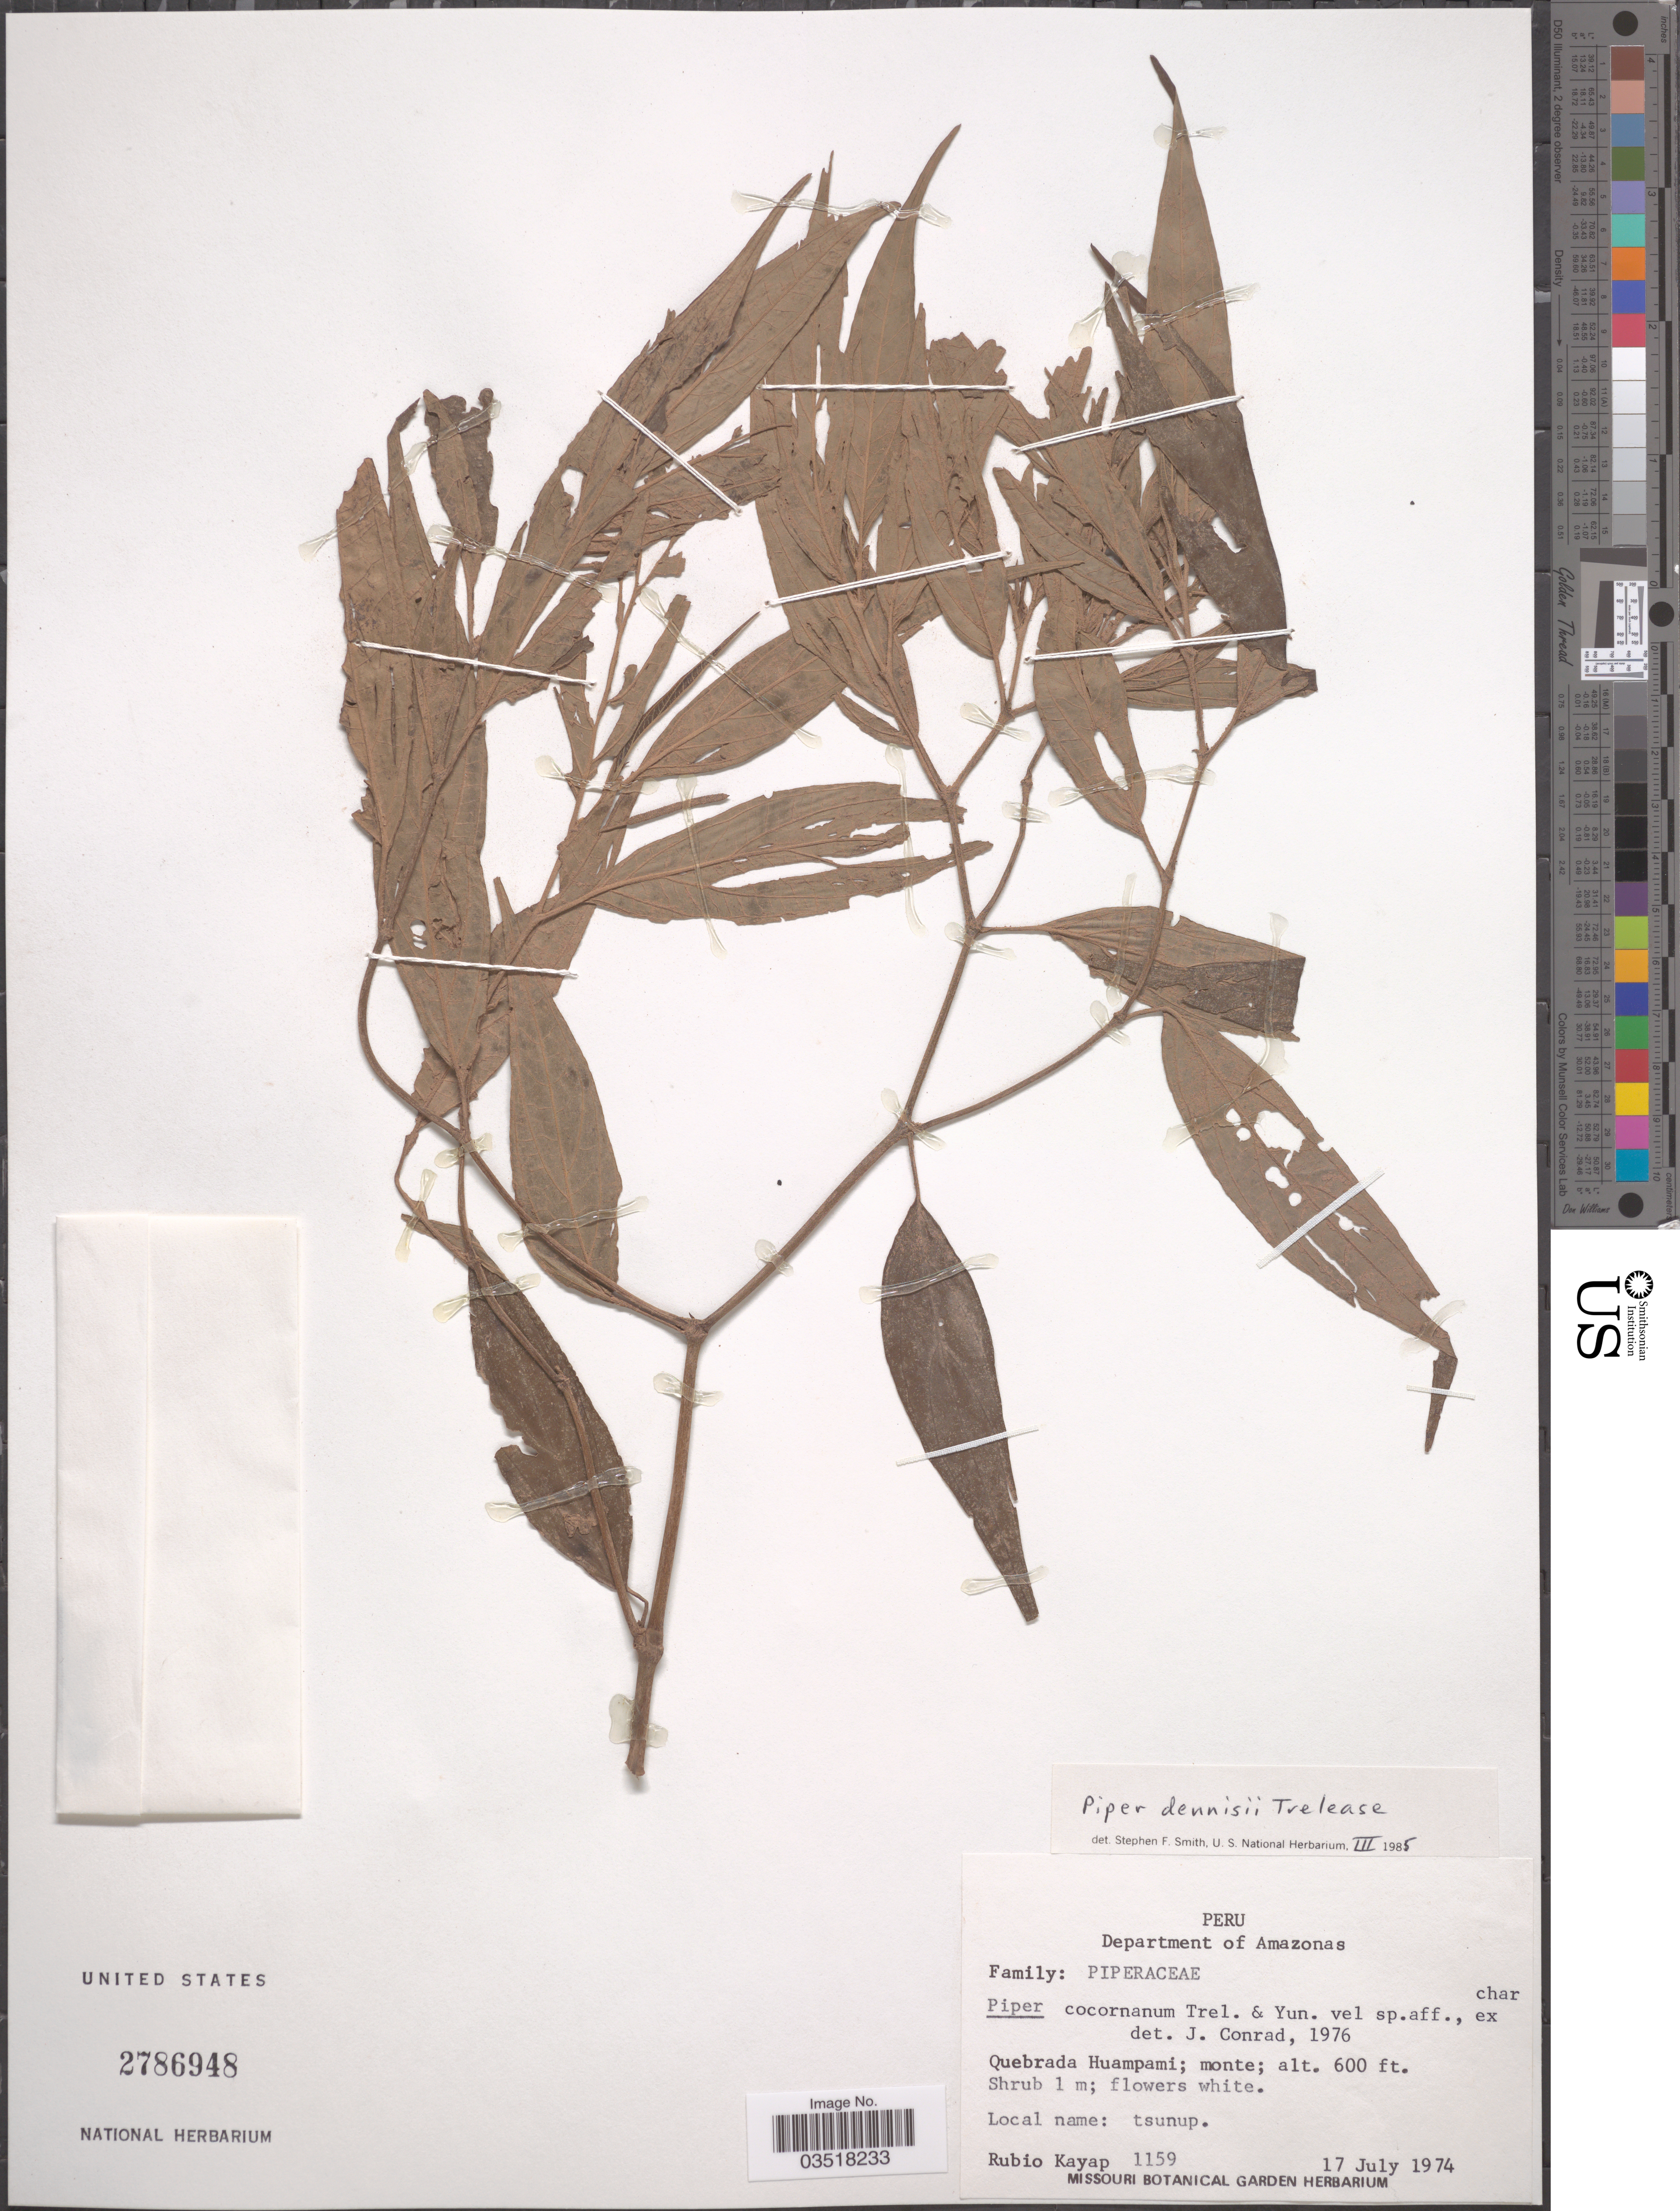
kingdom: Plantae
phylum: Tracheophyta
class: Magnoliopsida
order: Piperales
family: Piperaceae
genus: Piper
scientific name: Piper dennisii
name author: Trel.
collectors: R. Kayap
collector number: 1159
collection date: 1974-07-17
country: Peru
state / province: Amazonas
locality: Department of Amazonas. Quebrada Huampami; monte.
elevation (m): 183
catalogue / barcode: US 2786948